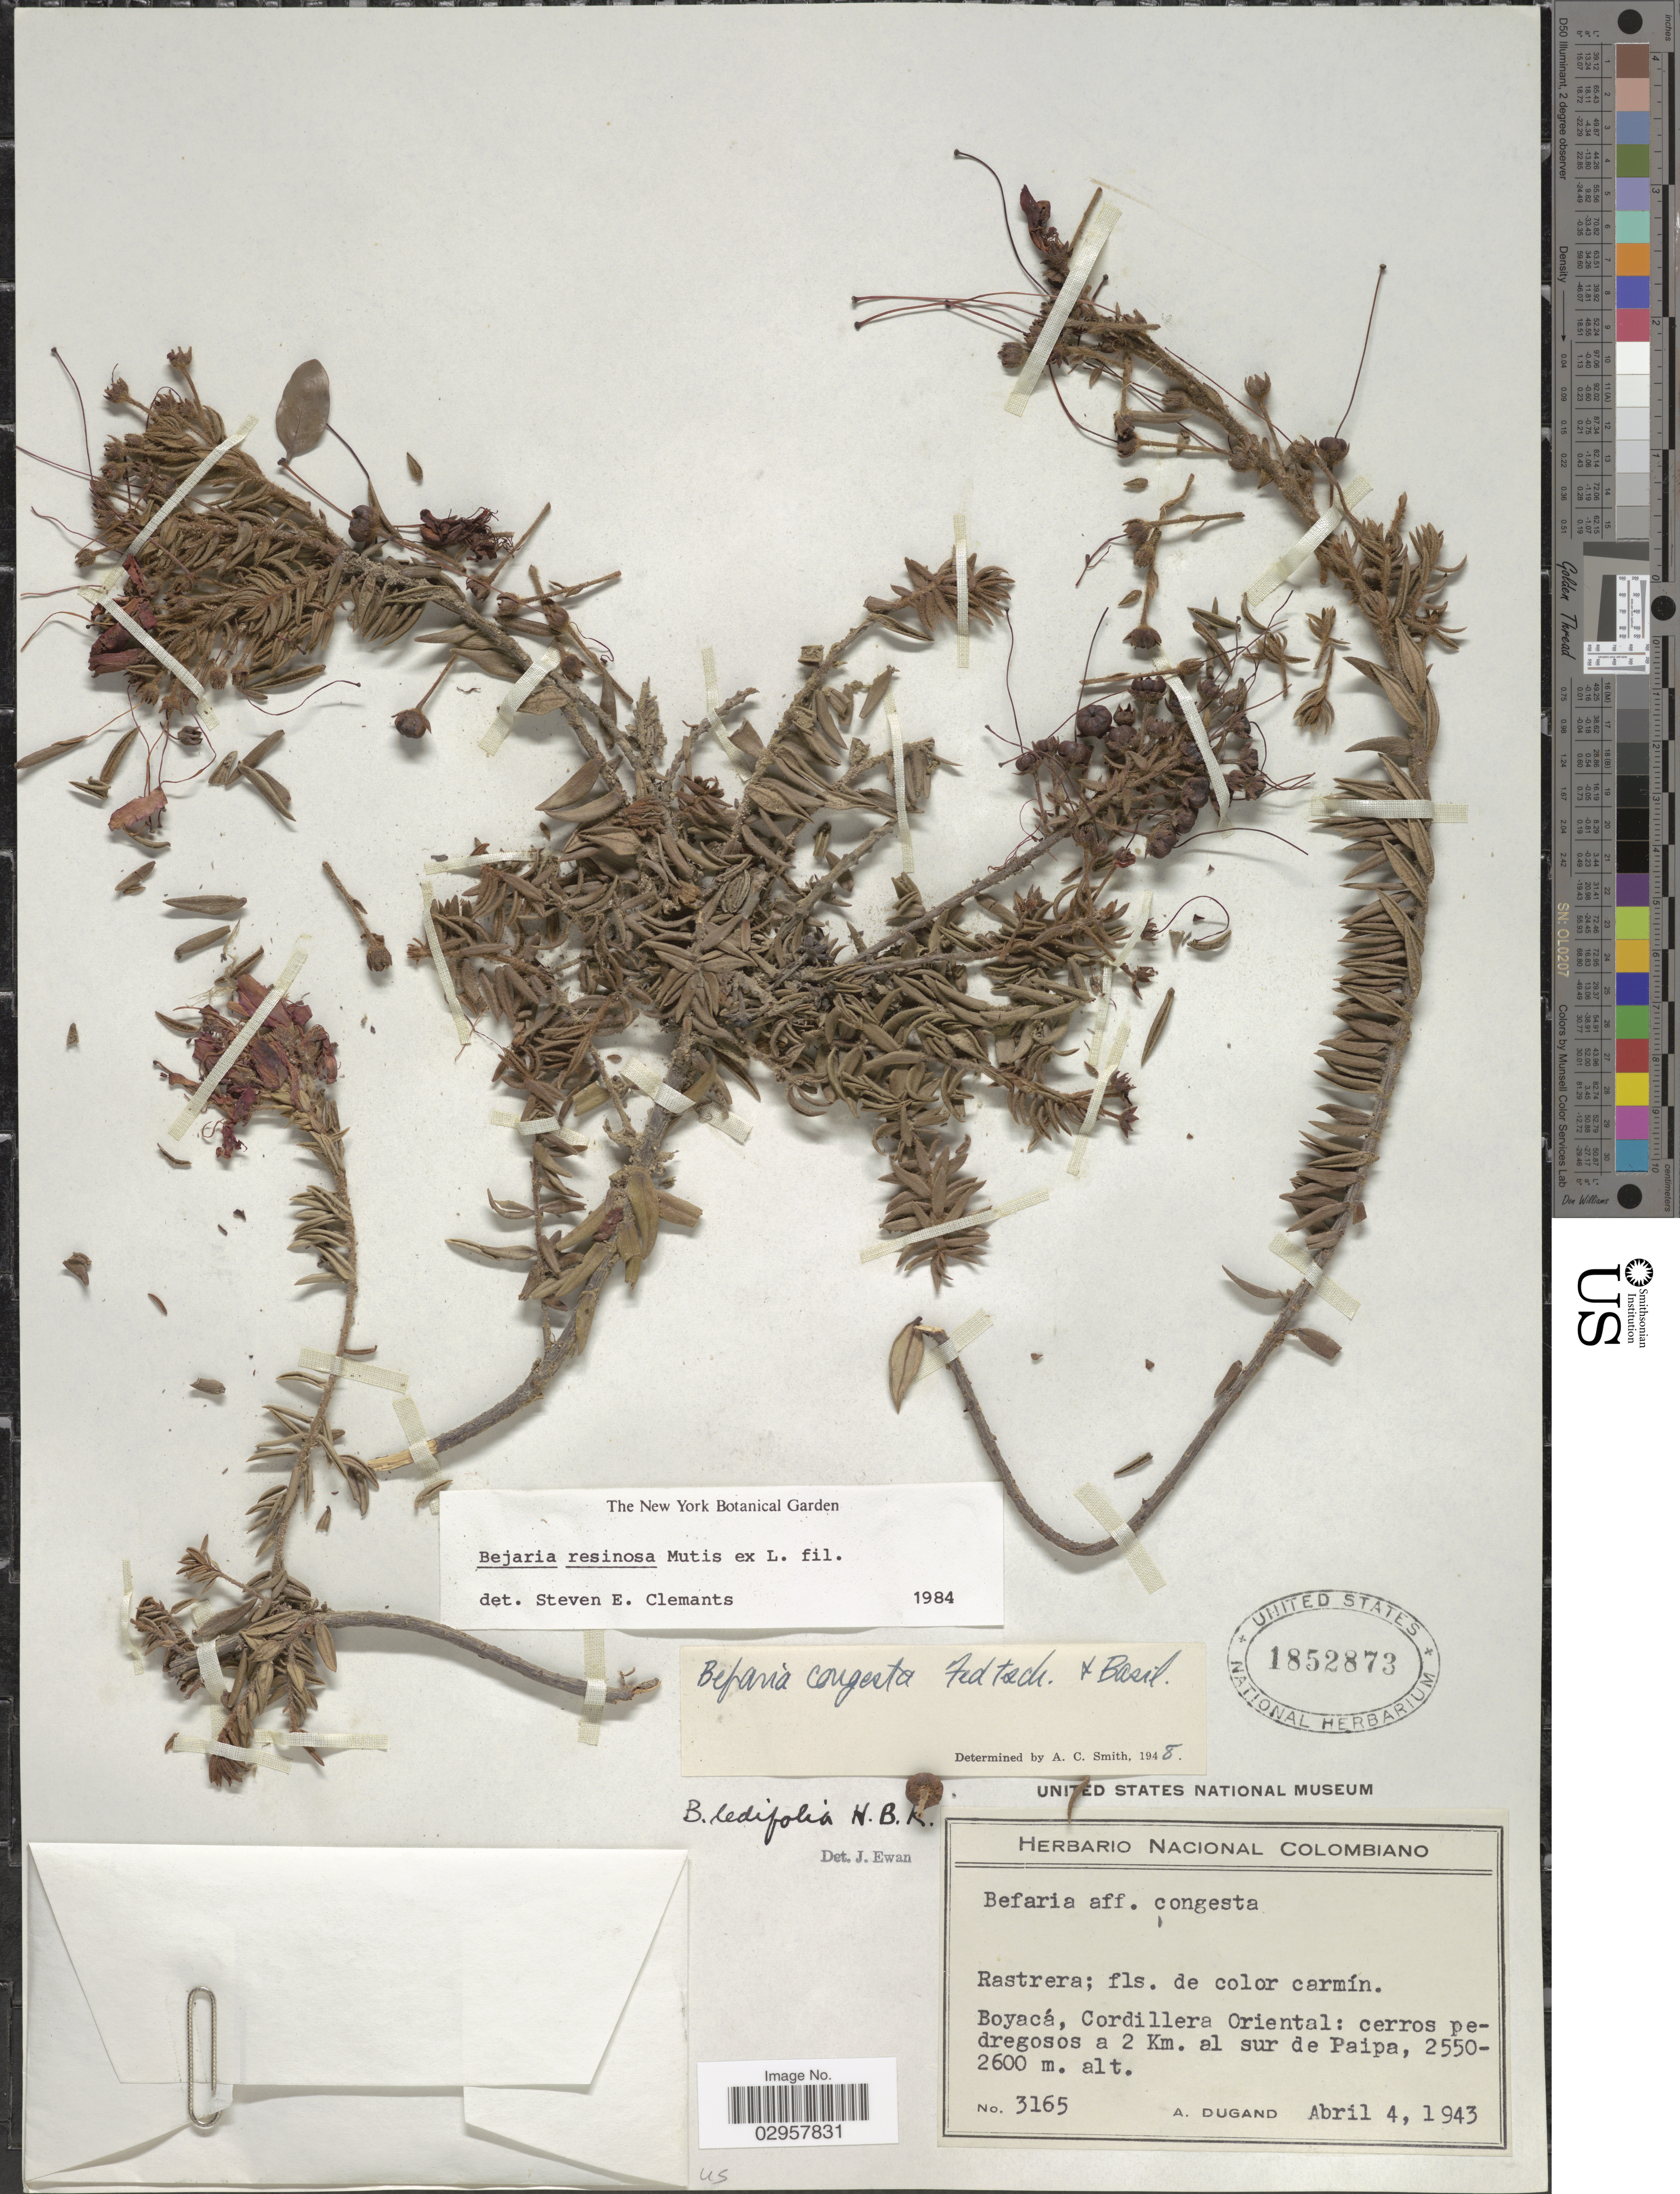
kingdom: Plantae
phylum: Tracheophyta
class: Magnoliopsida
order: Ericales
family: Ericaceae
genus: Befaria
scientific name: Befaria resinosa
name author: Mutis ex L. f.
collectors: A. Dugand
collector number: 3165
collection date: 1943-04-04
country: Colombia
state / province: Boyacá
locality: Cordillera Oriental: cerros pedregosos a 2 Km. al sur de Paipa.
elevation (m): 2550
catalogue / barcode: US 1852873